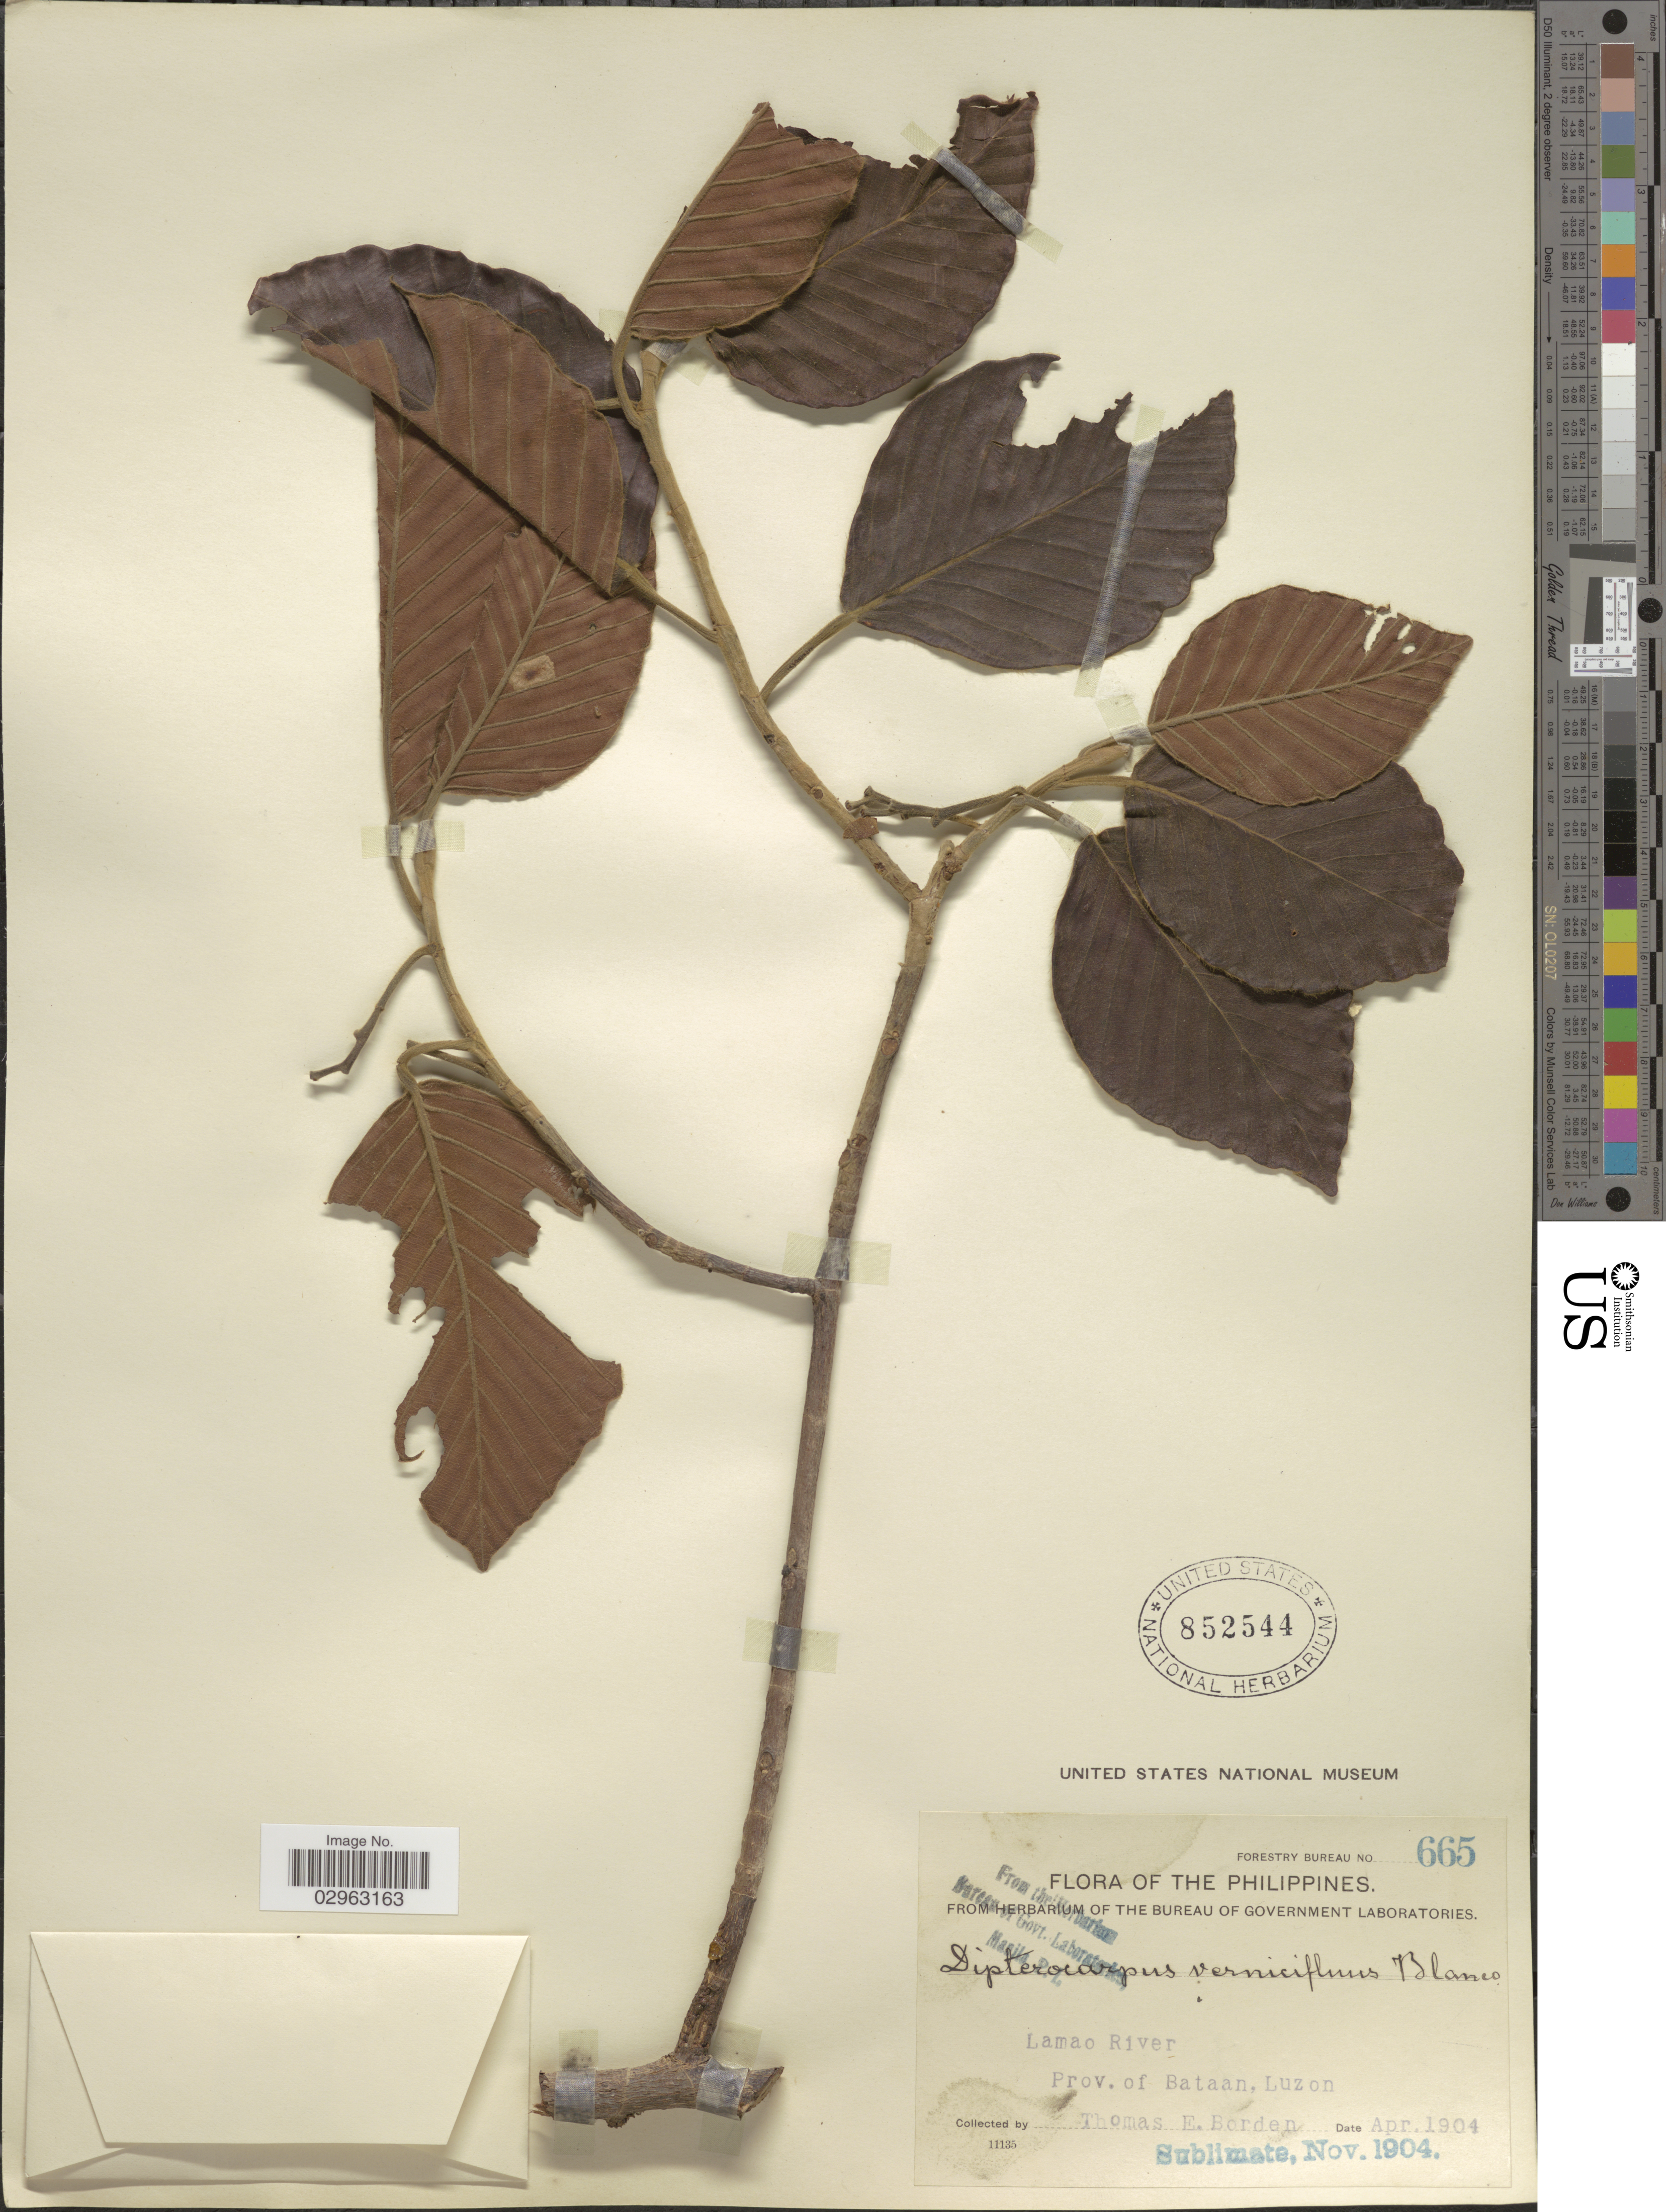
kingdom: Plantae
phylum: Tracheophyta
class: Magnoliopsida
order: Malvales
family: Dipterocarpaceae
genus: Dipterocarpus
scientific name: Dipterocarpus vernicifluus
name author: Blanco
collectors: T. E. Borden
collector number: Forestry Bureau 665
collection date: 1904-04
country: Philippines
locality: Lamao River, Prov. of Bataan, Luzon.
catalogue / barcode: US 852544